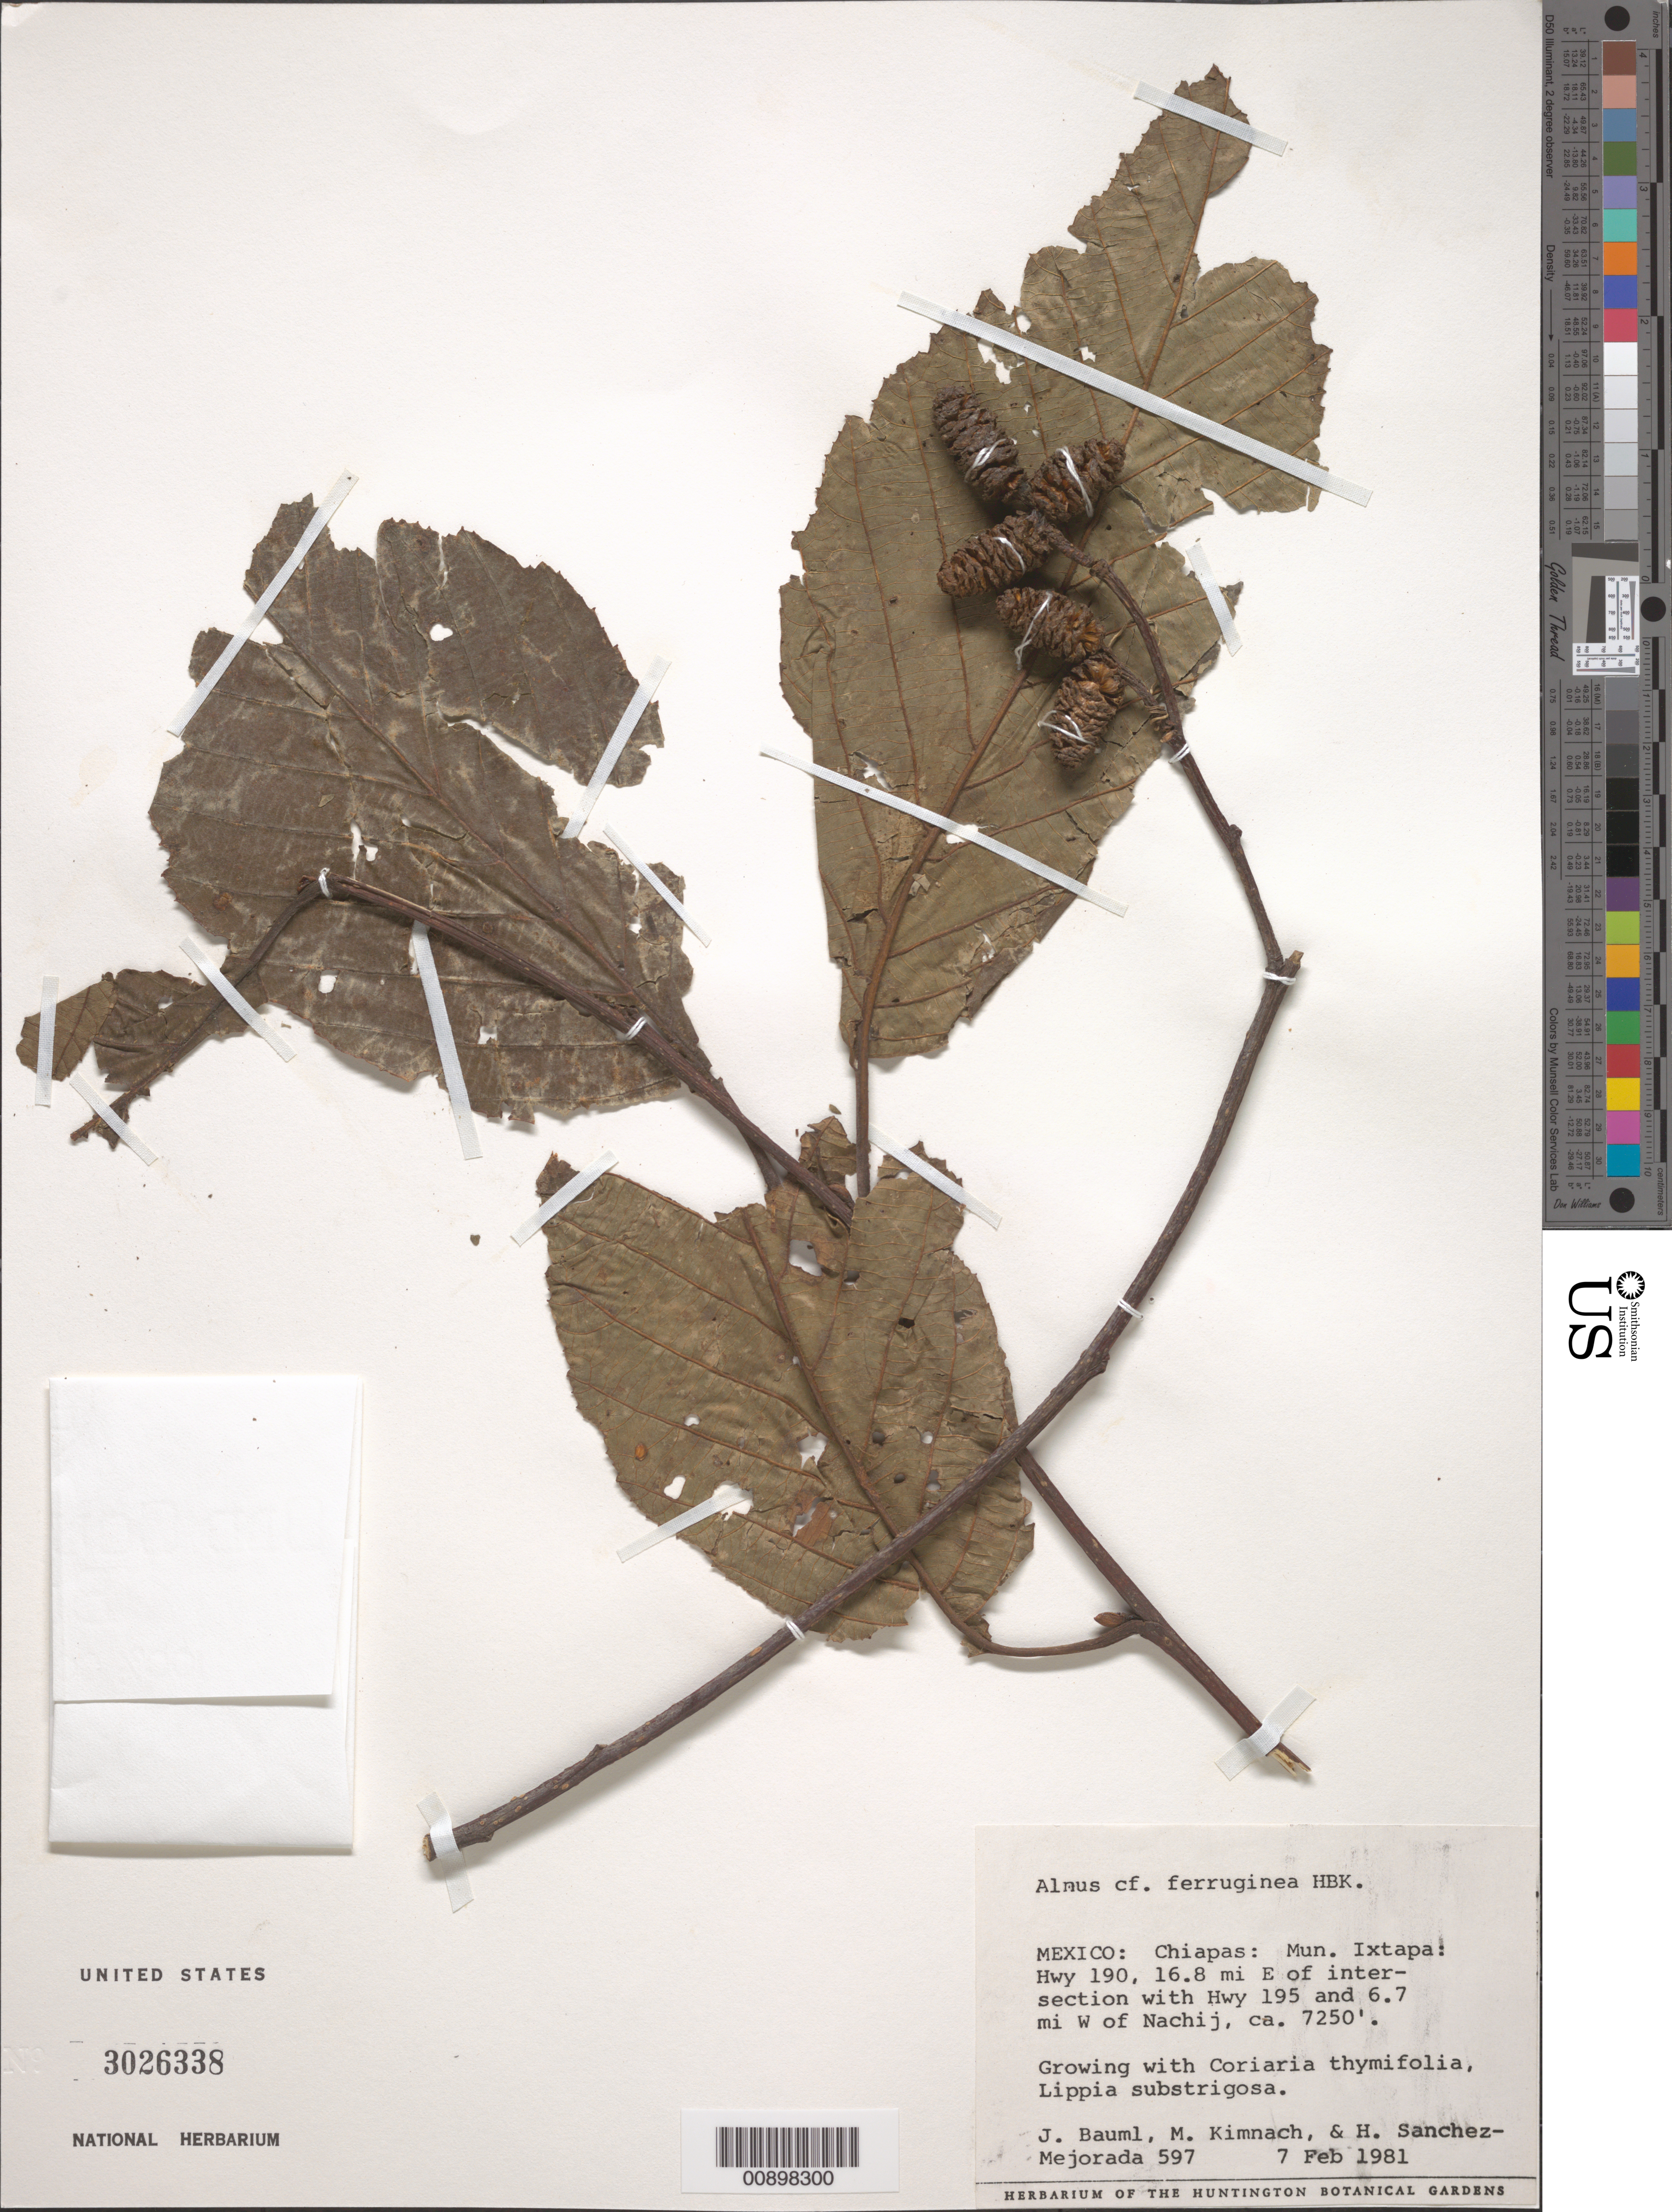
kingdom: Plantae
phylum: Tracheophyta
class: Magnoliopsida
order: Fagales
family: Betulaceae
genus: Alnus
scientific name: Alnus ferruginea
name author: Kunth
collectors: J. Bauml, M. W. Kimnach & H. Sánchez-Mejorada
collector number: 597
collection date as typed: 07 Feb 1981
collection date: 1981-02-07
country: Mexico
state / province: Chiapas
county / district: Ixtapa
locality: Chiapas: Mun. Ixtapa: Hwy 190, 16.8 mi E of intersection with Hwy 195 and 6.7 mi W of Nachij.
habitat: Growing with Coriaria thymifolia, Lippia substrigosa.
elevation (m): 2210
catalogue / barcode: US 3026338